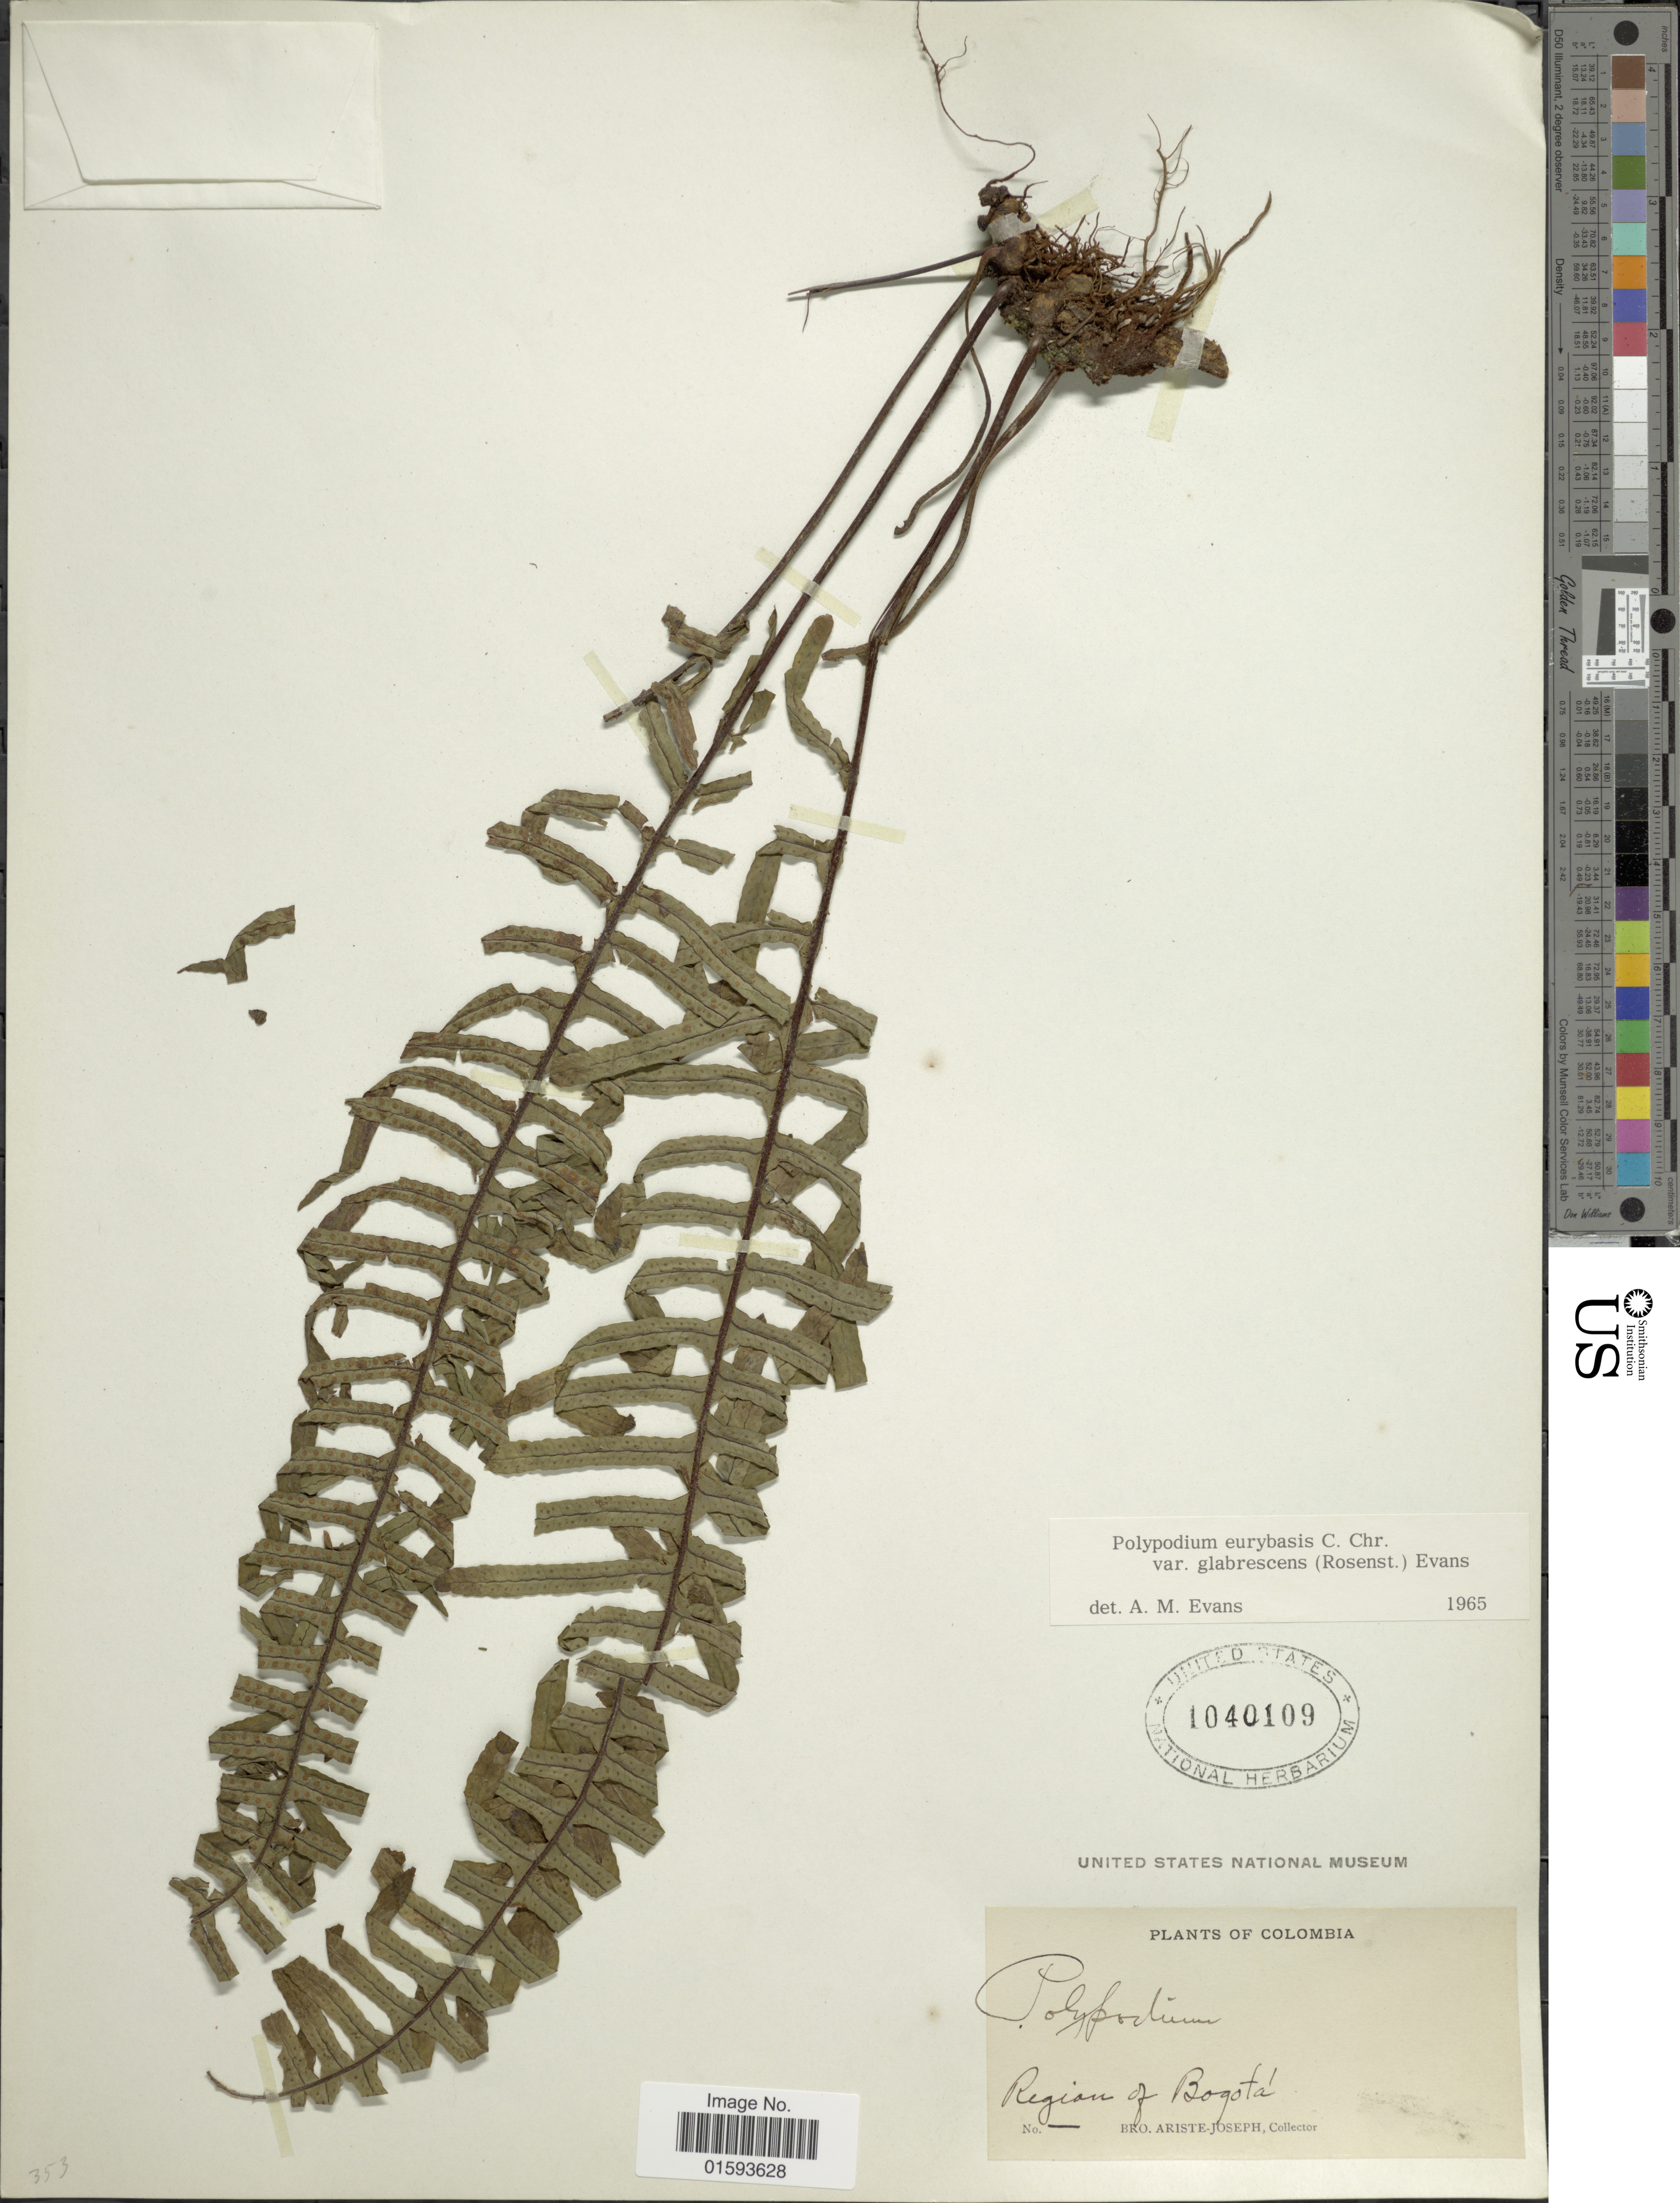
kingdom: Plantae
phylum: Tracheophyta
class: Polypodiopsida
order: Polypodiales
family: Polypodiaceae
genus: Pecluma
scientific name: Pecluma eurybasis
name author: (C. Chr.) M.G. Price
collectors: Bro. Ariste-Joseph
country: Colombia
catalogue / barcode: US 1040109